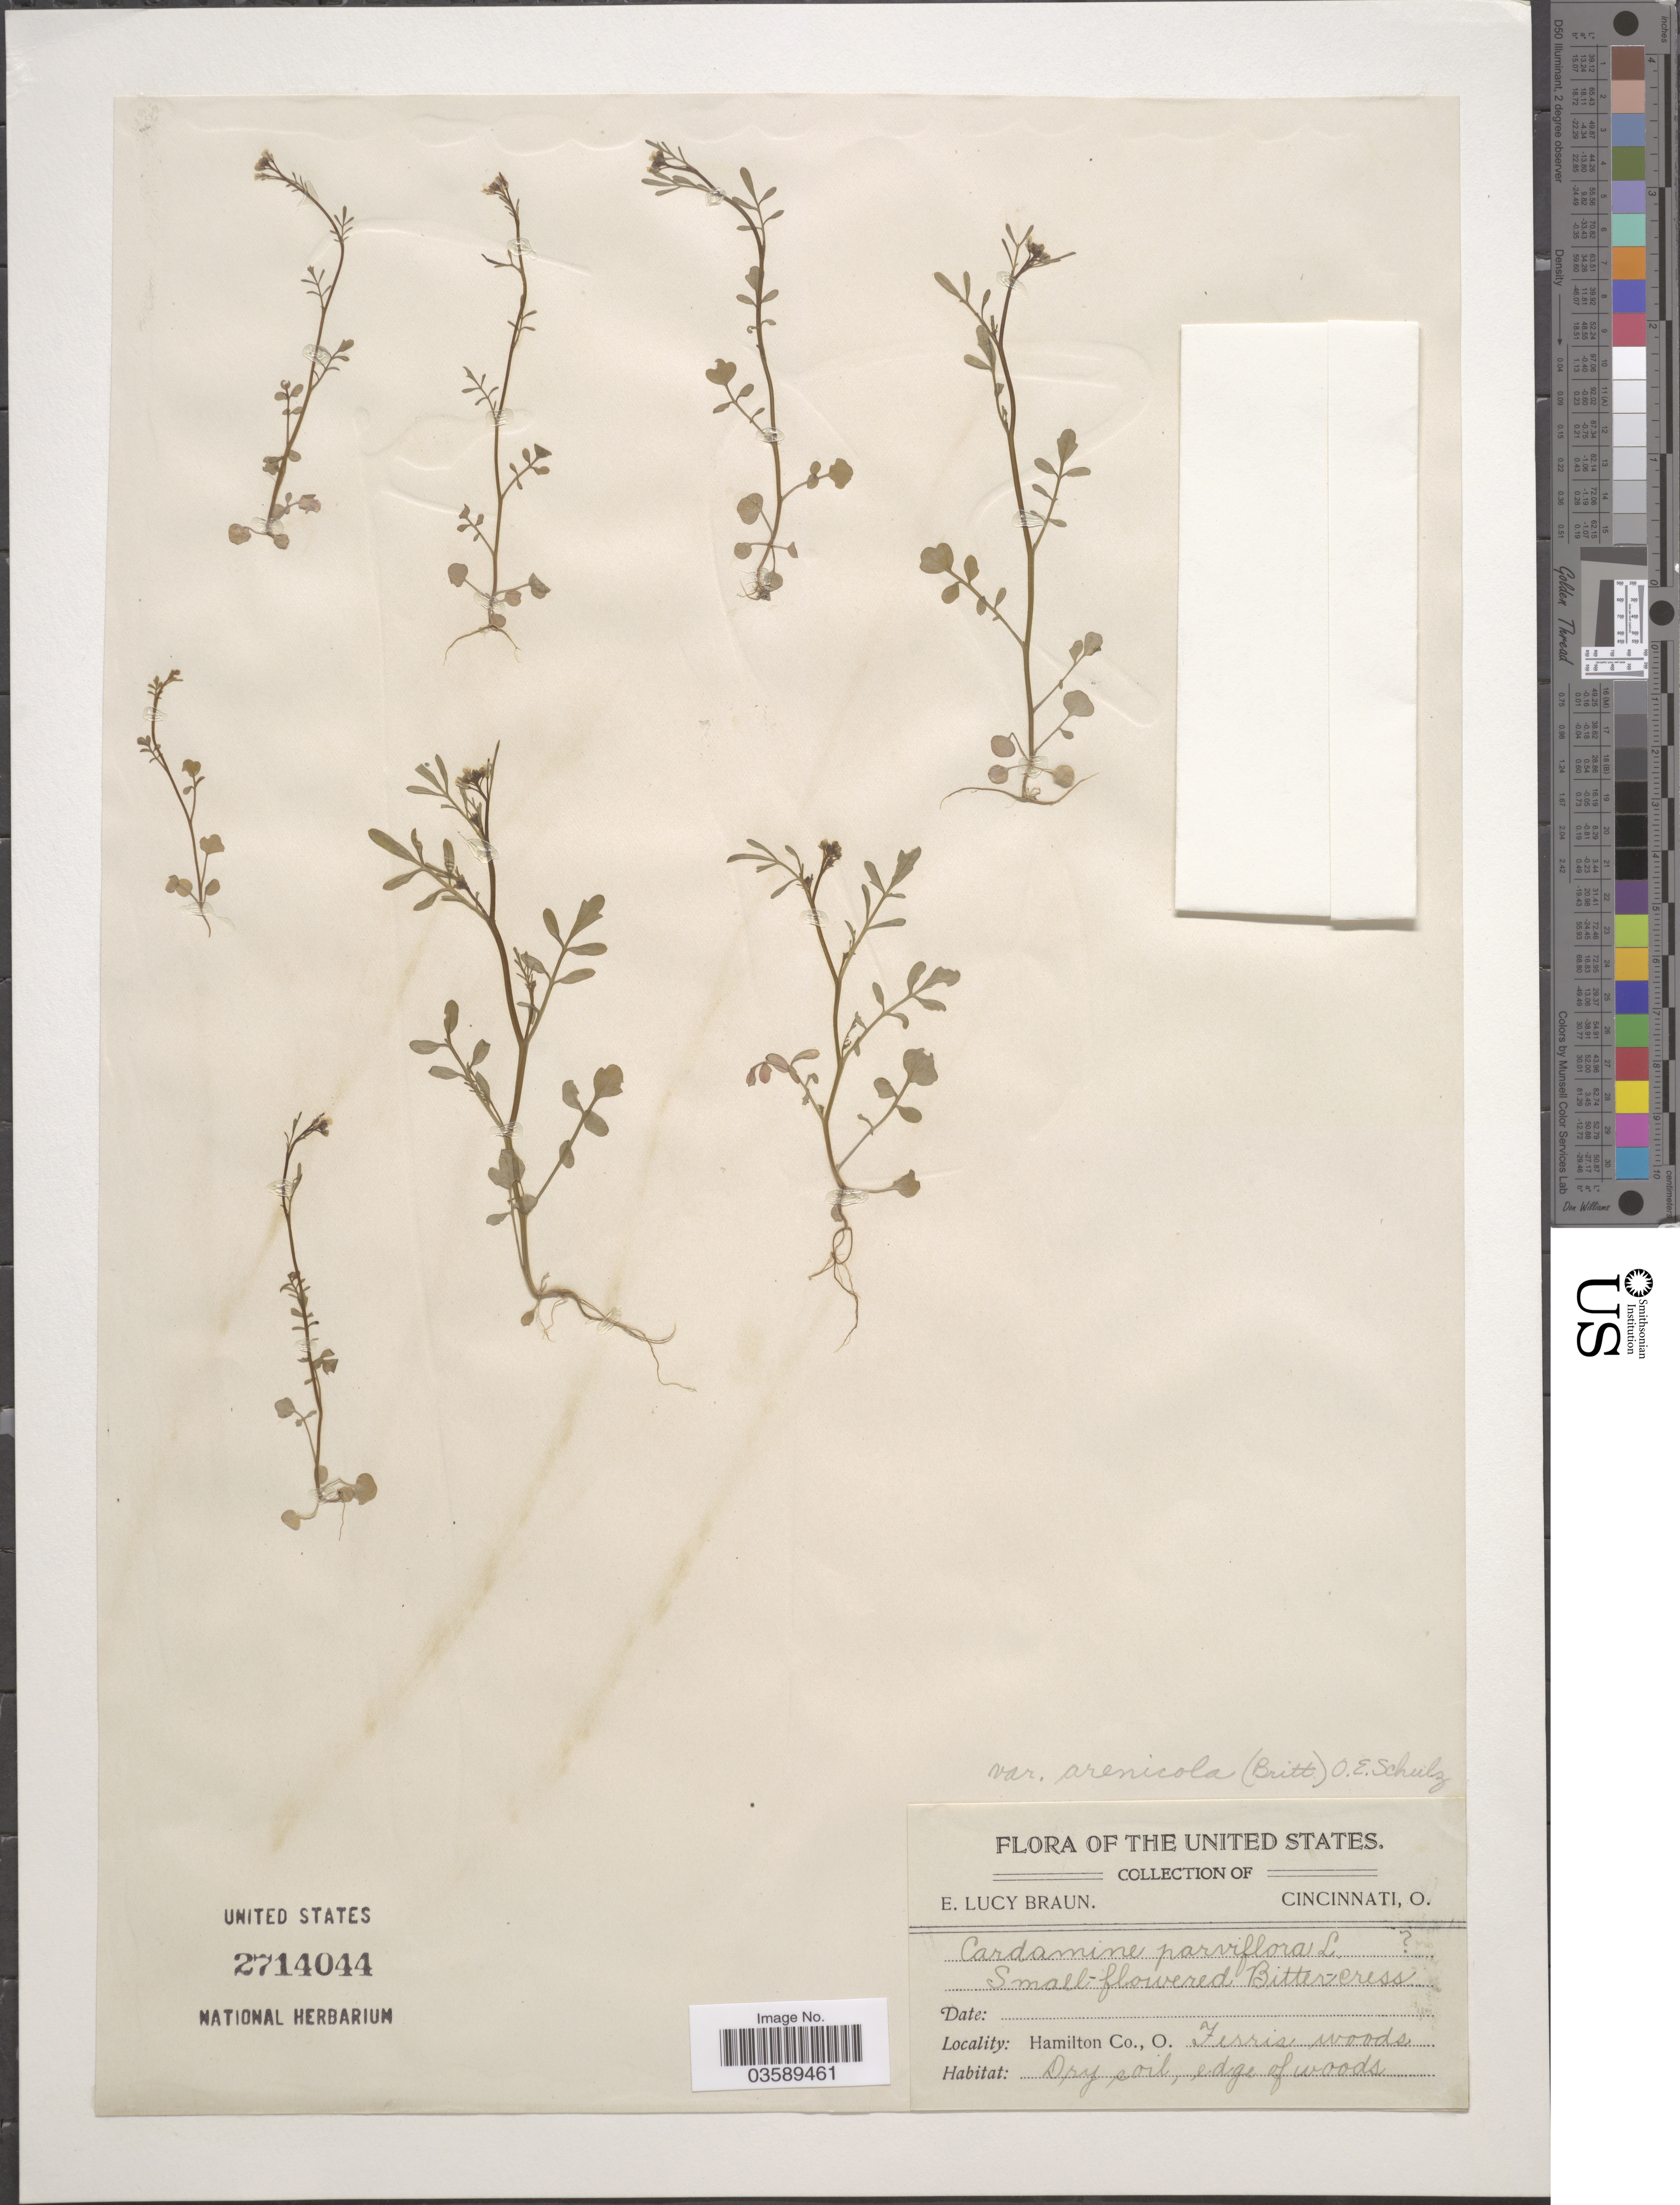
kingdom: Plantae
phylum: Tracheophyta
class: Magnoliopsida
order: Brassicales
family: Brassicaceae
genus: Cardamine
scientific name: Cardamine parviflora var. arenicola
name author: (Britton) O.E. Schulz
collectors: E. L. Braun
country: United States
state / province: Ohio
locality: Hamilton Co. Ferris woods.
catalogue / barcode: US 2714044